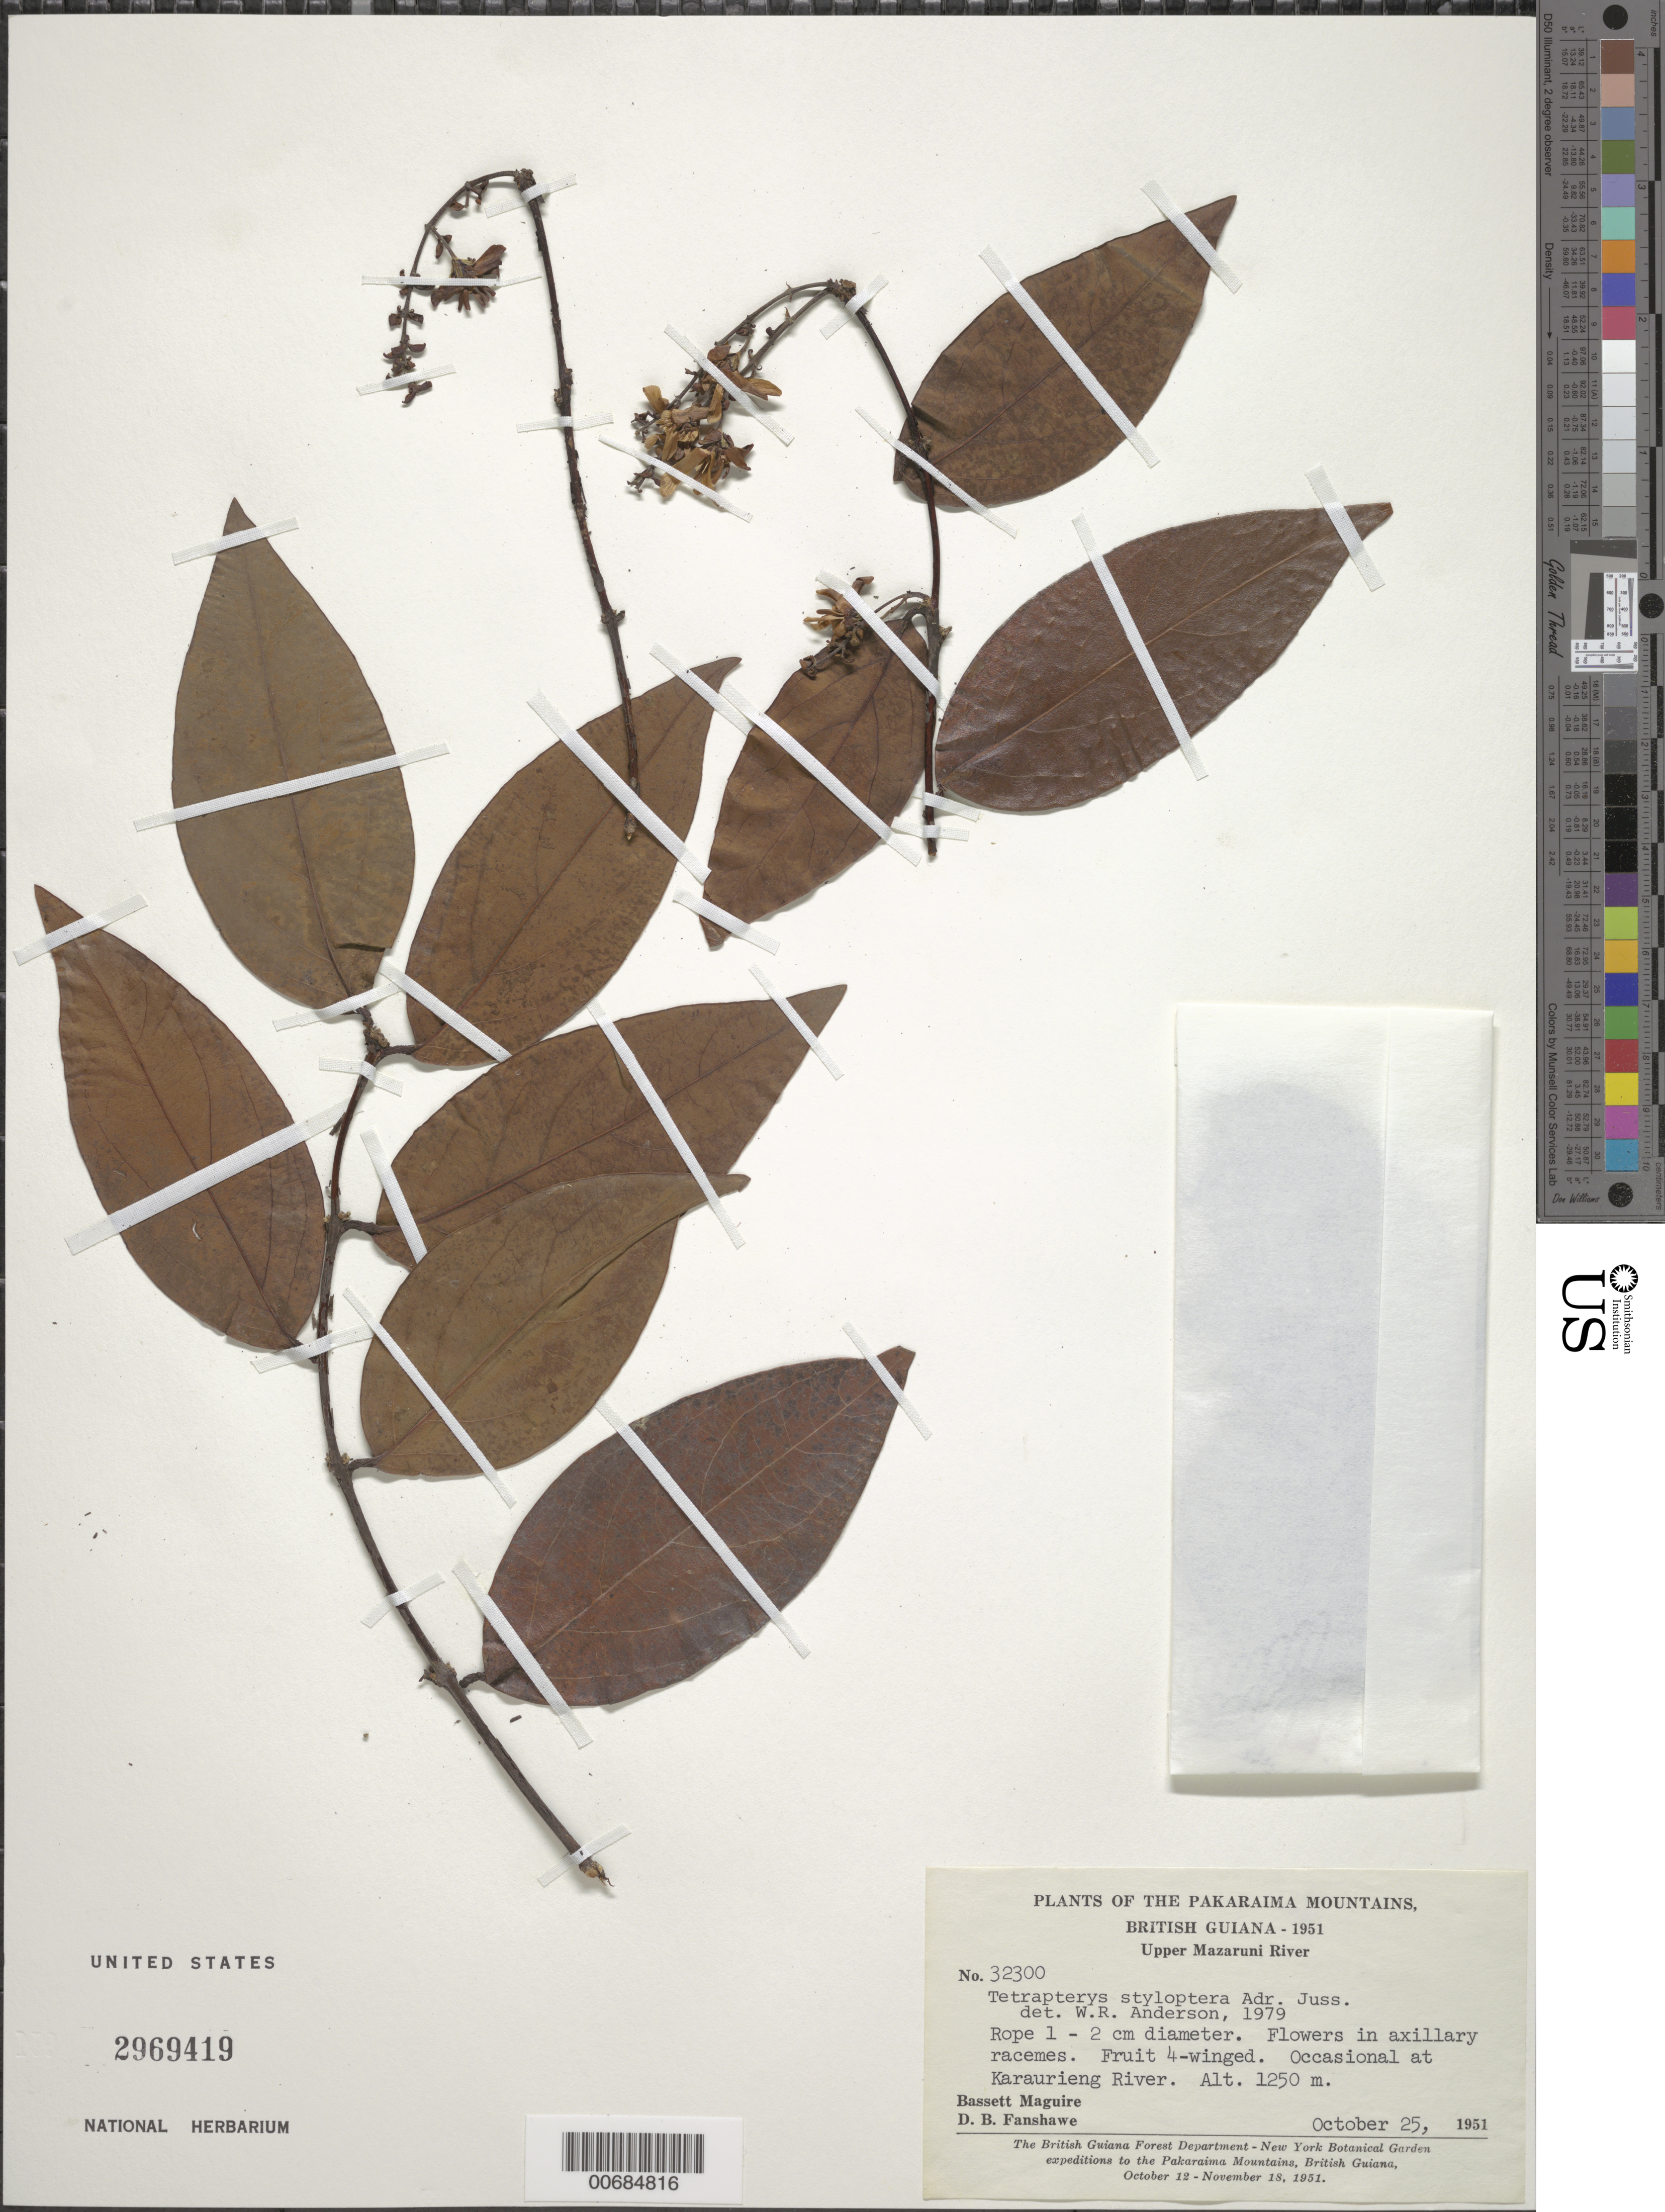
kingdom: Plantae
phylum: Tracheophyta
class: Magnoliopsida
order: Malpighiales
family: Malpighiaceae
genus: Glicophyllum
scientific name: Glicophyllum stylopterum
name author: (A. Juss.) R.F. Almeida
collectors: B. Maguire & D. B. Fanshawe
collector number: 32300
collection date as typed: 25-Oct-51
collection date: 1951-10-25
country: Guyana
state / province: Cuyuni-Mazaruni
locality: Kamarang R., Upper Mazaruni River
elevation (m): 1250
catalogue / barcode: US 2969419